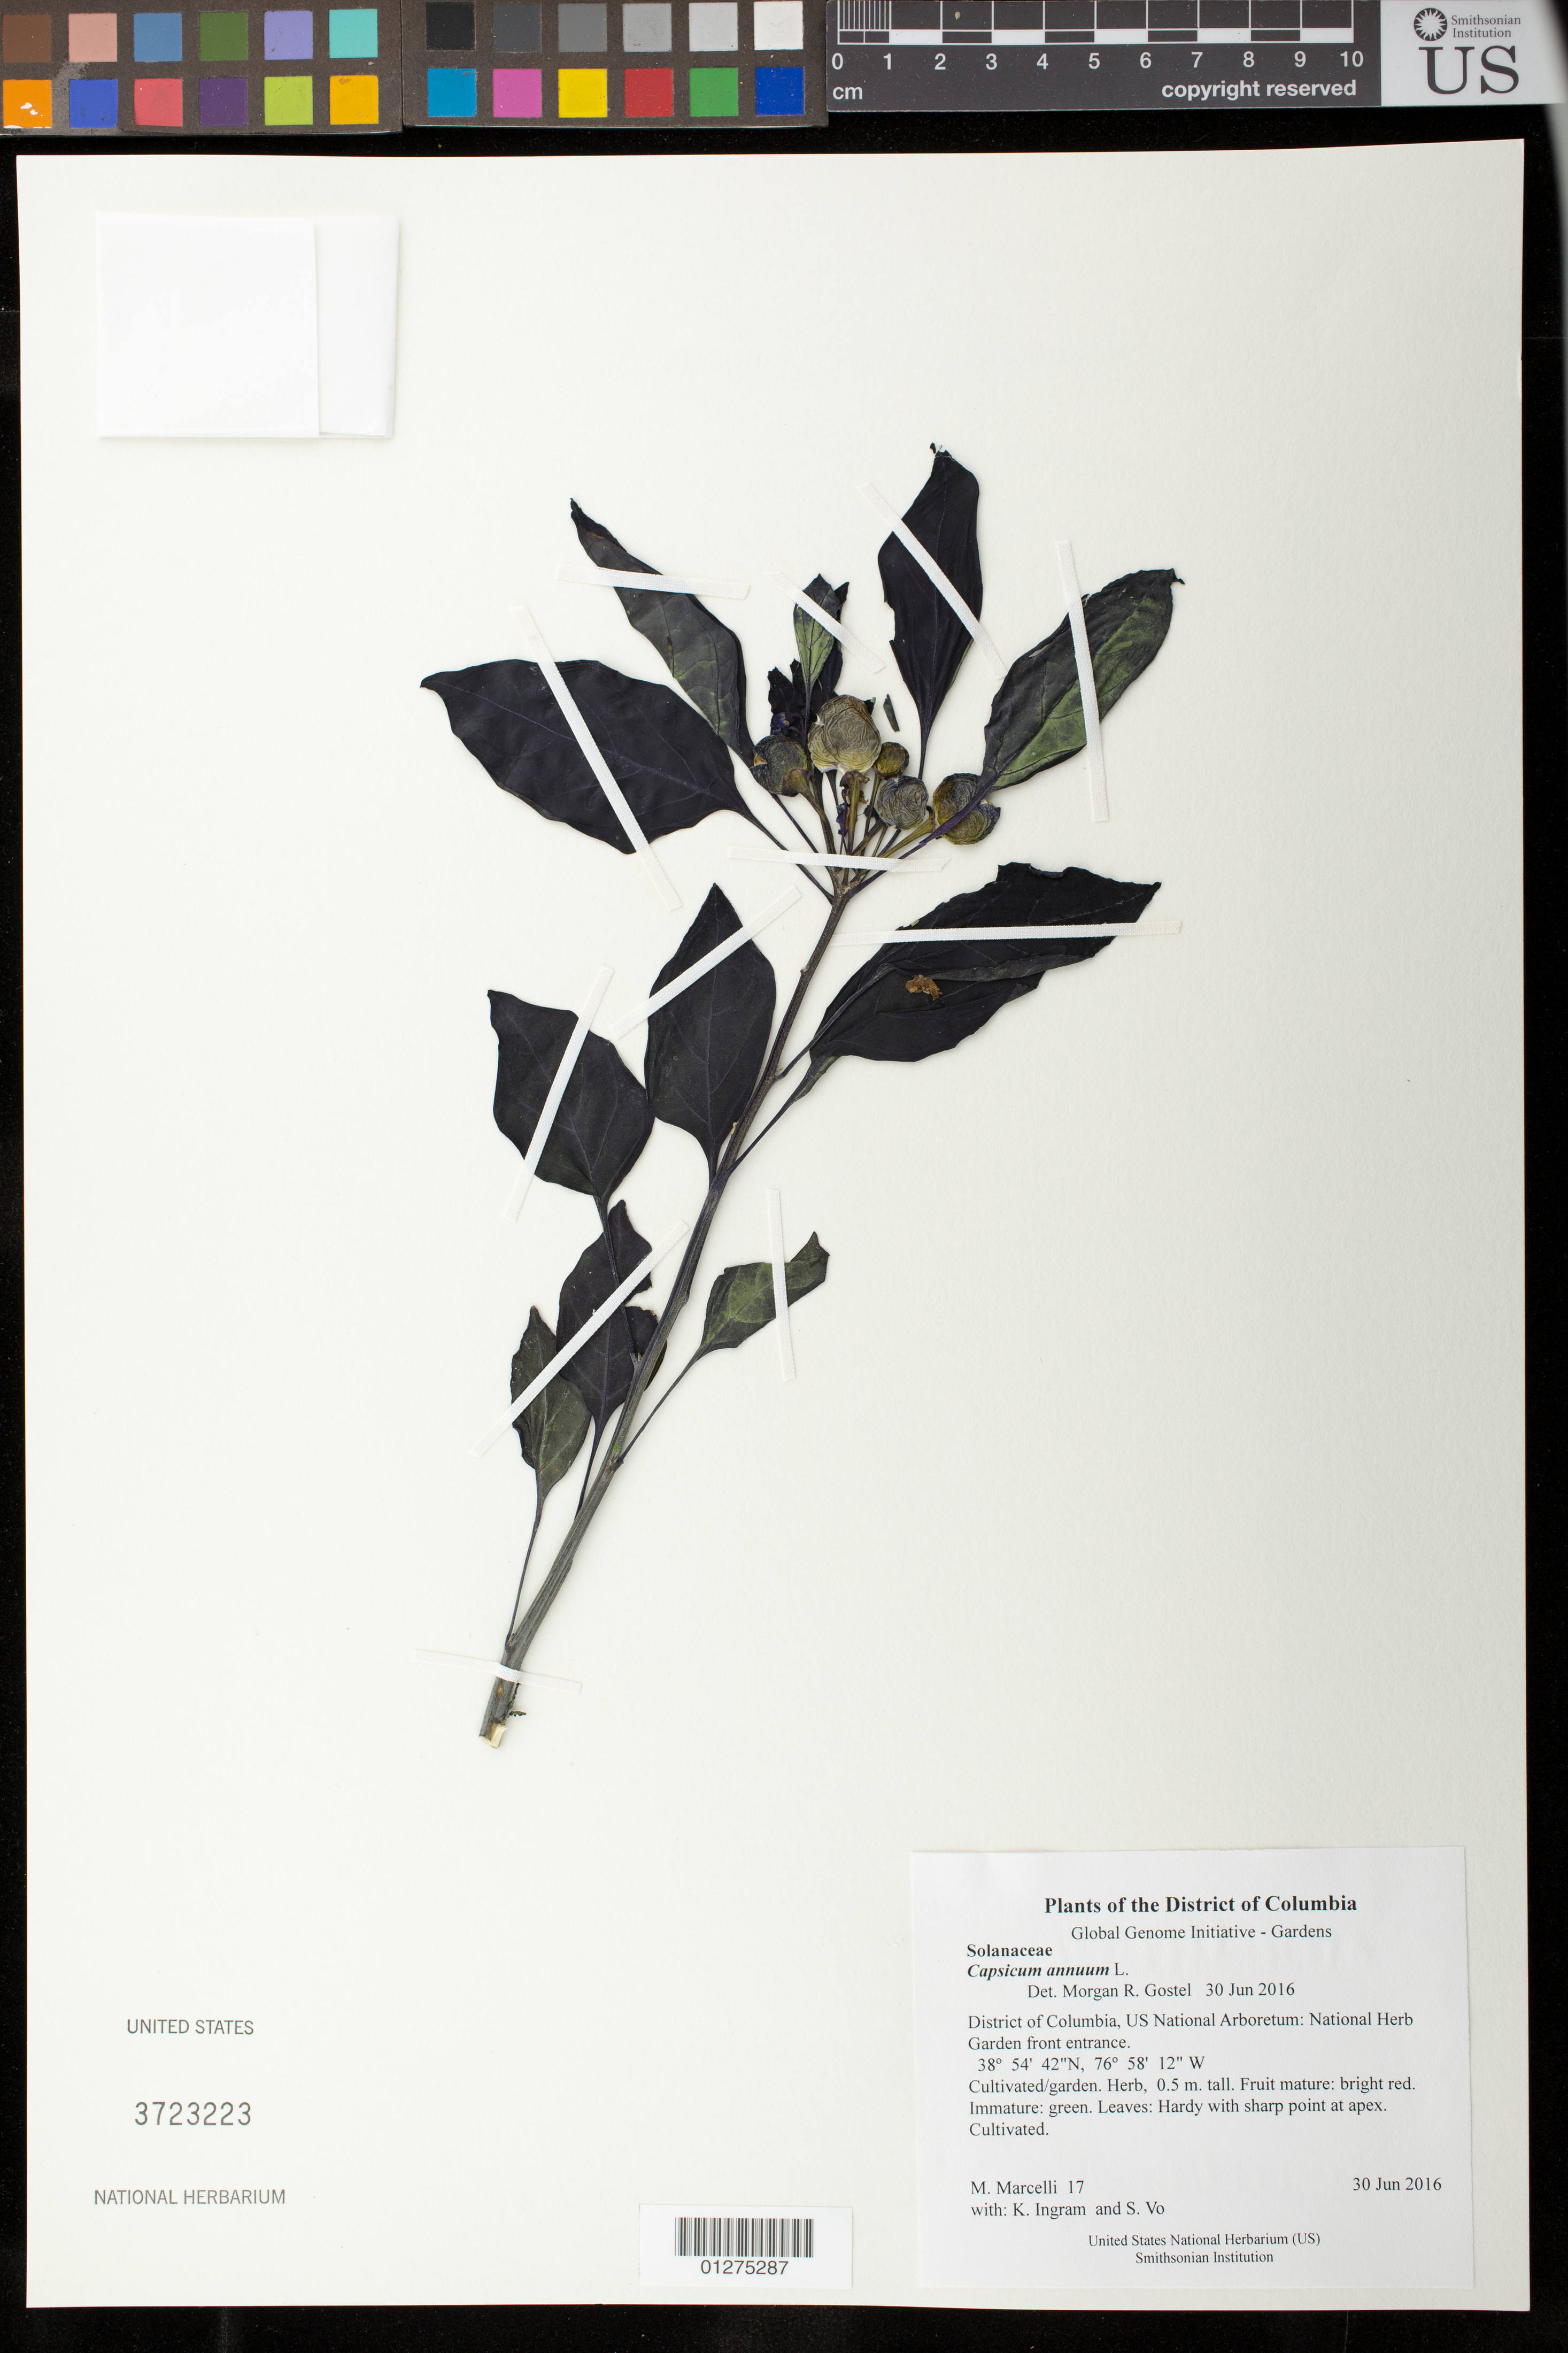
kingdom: Plantae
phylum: Tracheophyta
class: Magnoliopsida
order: Solanales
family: Solanaceae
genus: Capsicum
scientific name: Capsicum annuum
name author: L.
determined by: Gostel, Morgan R., (BRIT), Botanical Research Institute of Texas (UNITED STATES)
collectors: M. Marcelli, K. S. Ingram & S. Vo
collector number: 17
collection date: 2016-06-30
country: United States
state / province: District of Columbia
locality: US National Arboretum: National Herb Garden front entrance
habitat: Cultivated/garden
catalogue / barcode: US 3723223